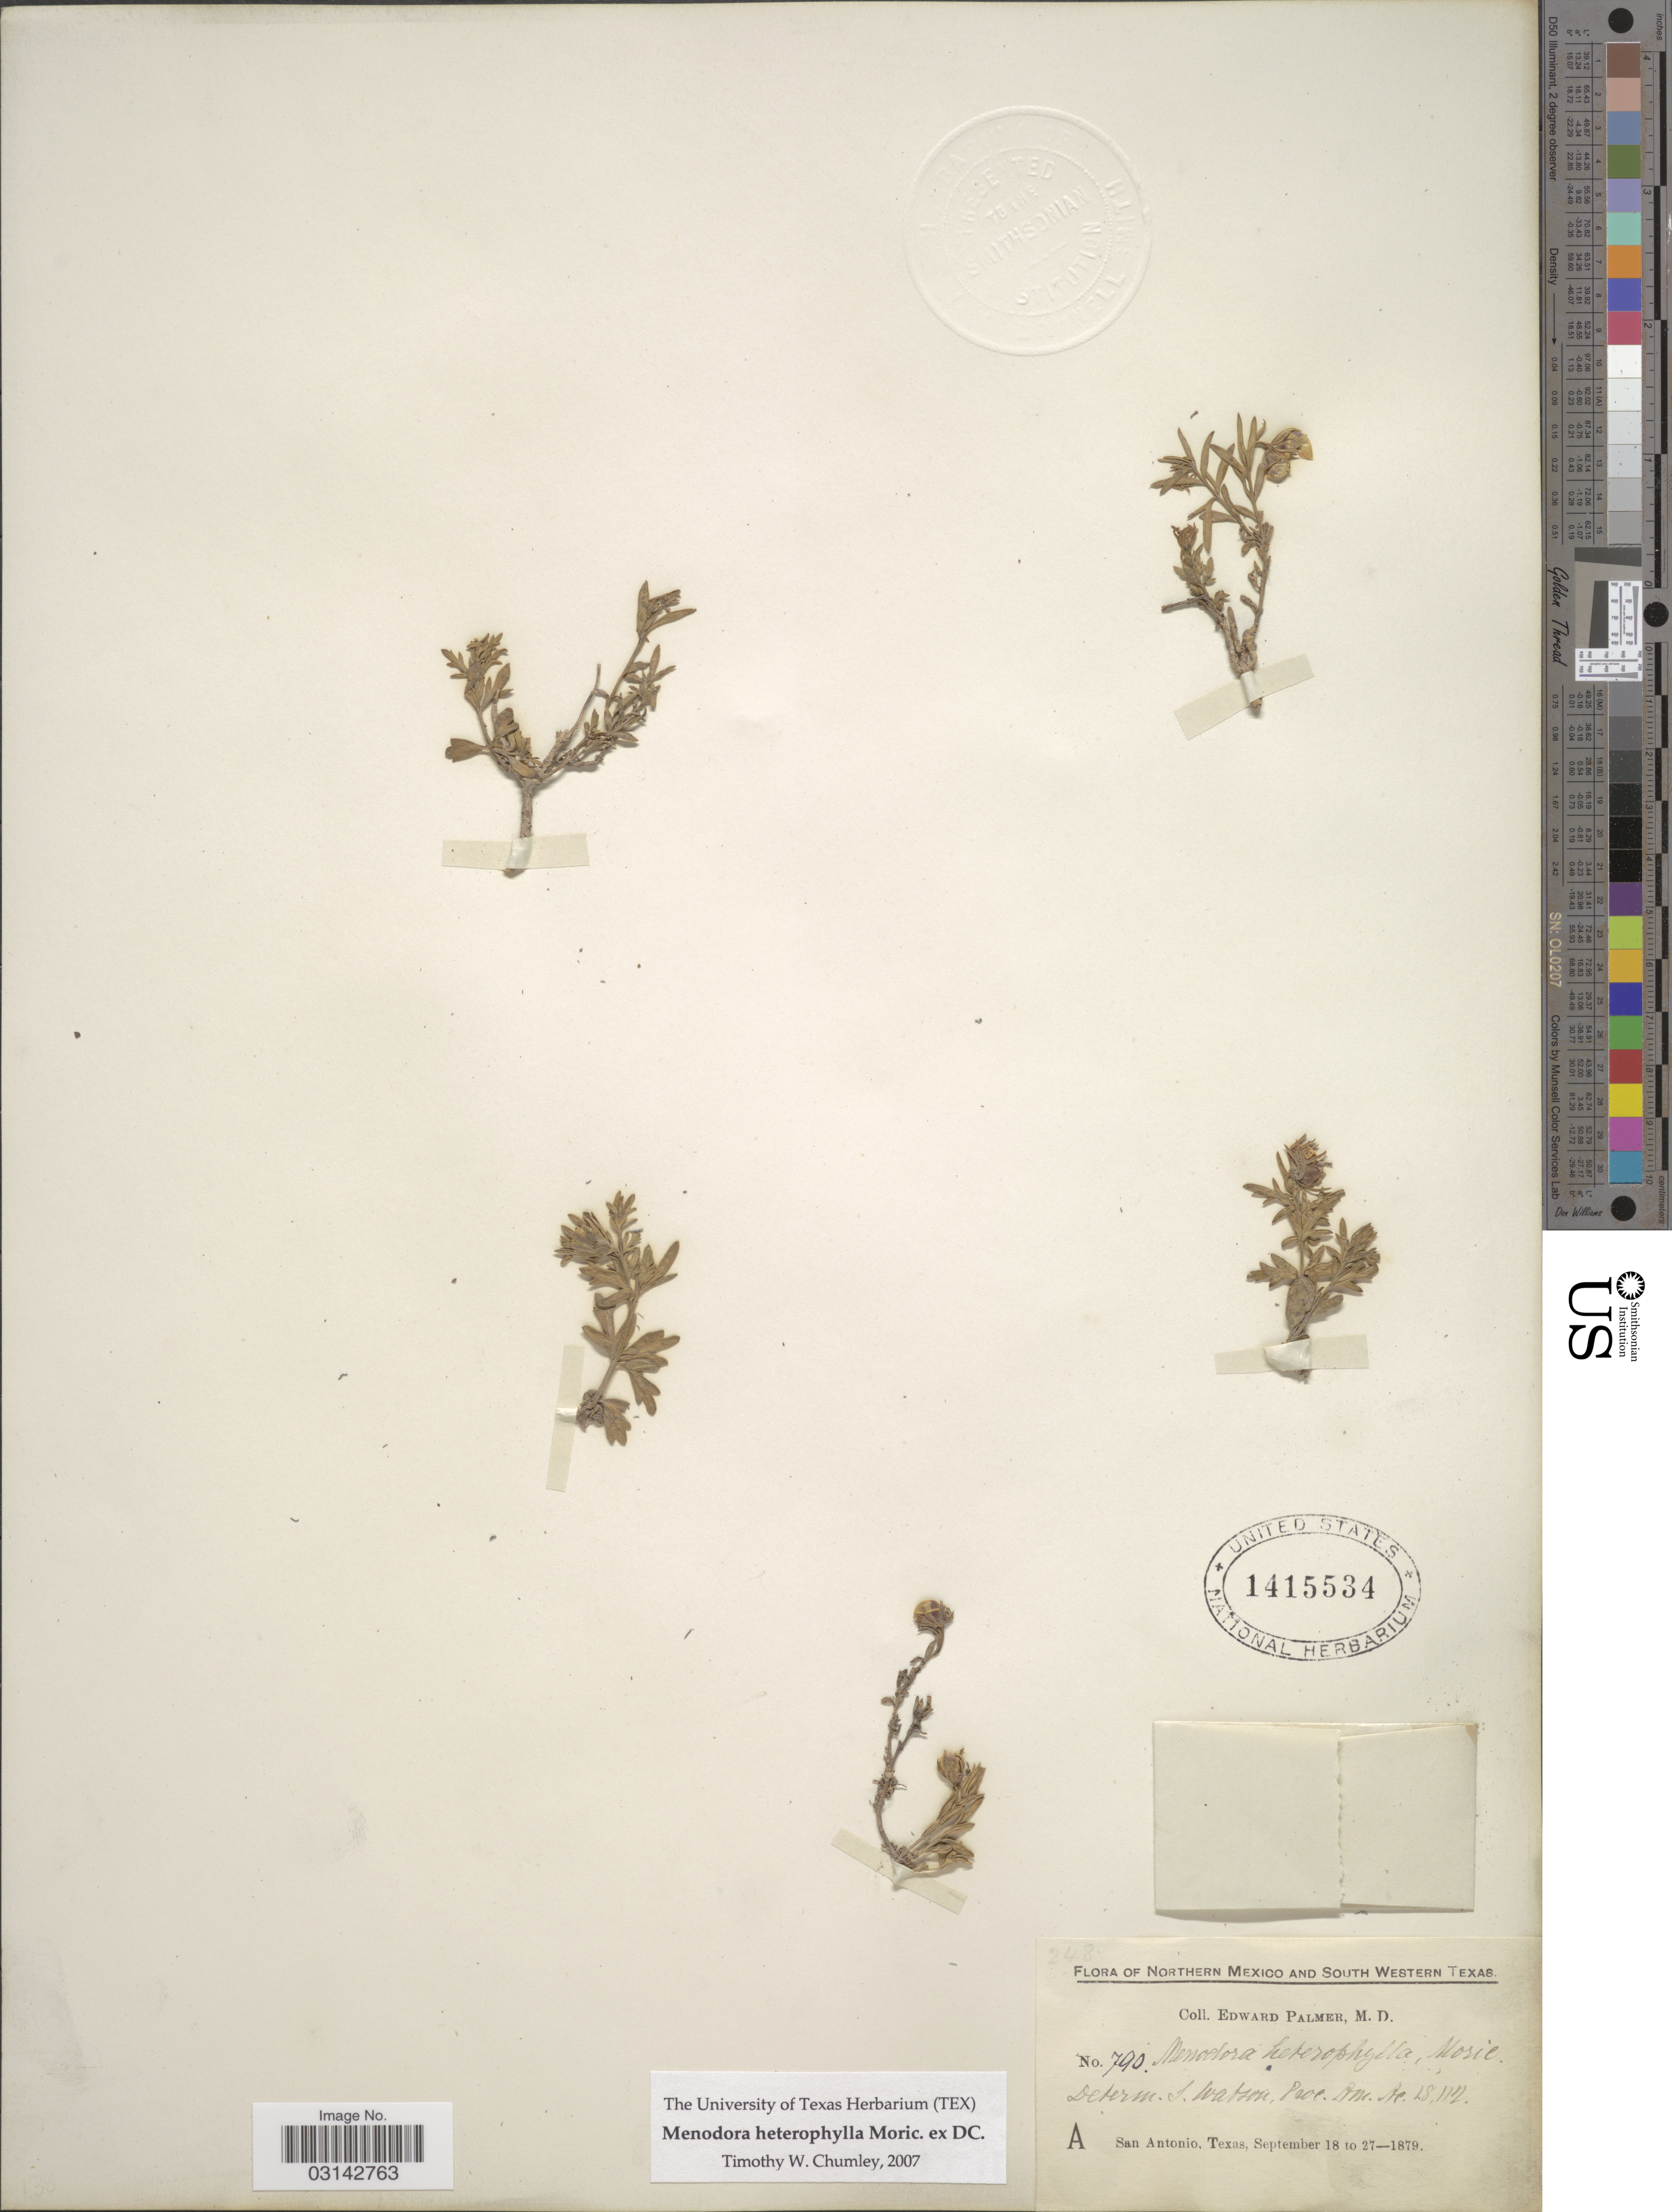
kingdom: Plantae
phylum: Tracheophyta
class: Magnoliopsida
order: Lamiales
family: Oleaceae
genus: Menodora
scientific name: Menodora heterophylla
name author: Moric. ex A. DC.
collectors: E. Palmer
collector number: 790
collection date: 1879-09-18/1879-09-27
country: United States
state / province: Texas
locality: South Western Texas, San Antonio.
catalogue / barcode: US 1415534